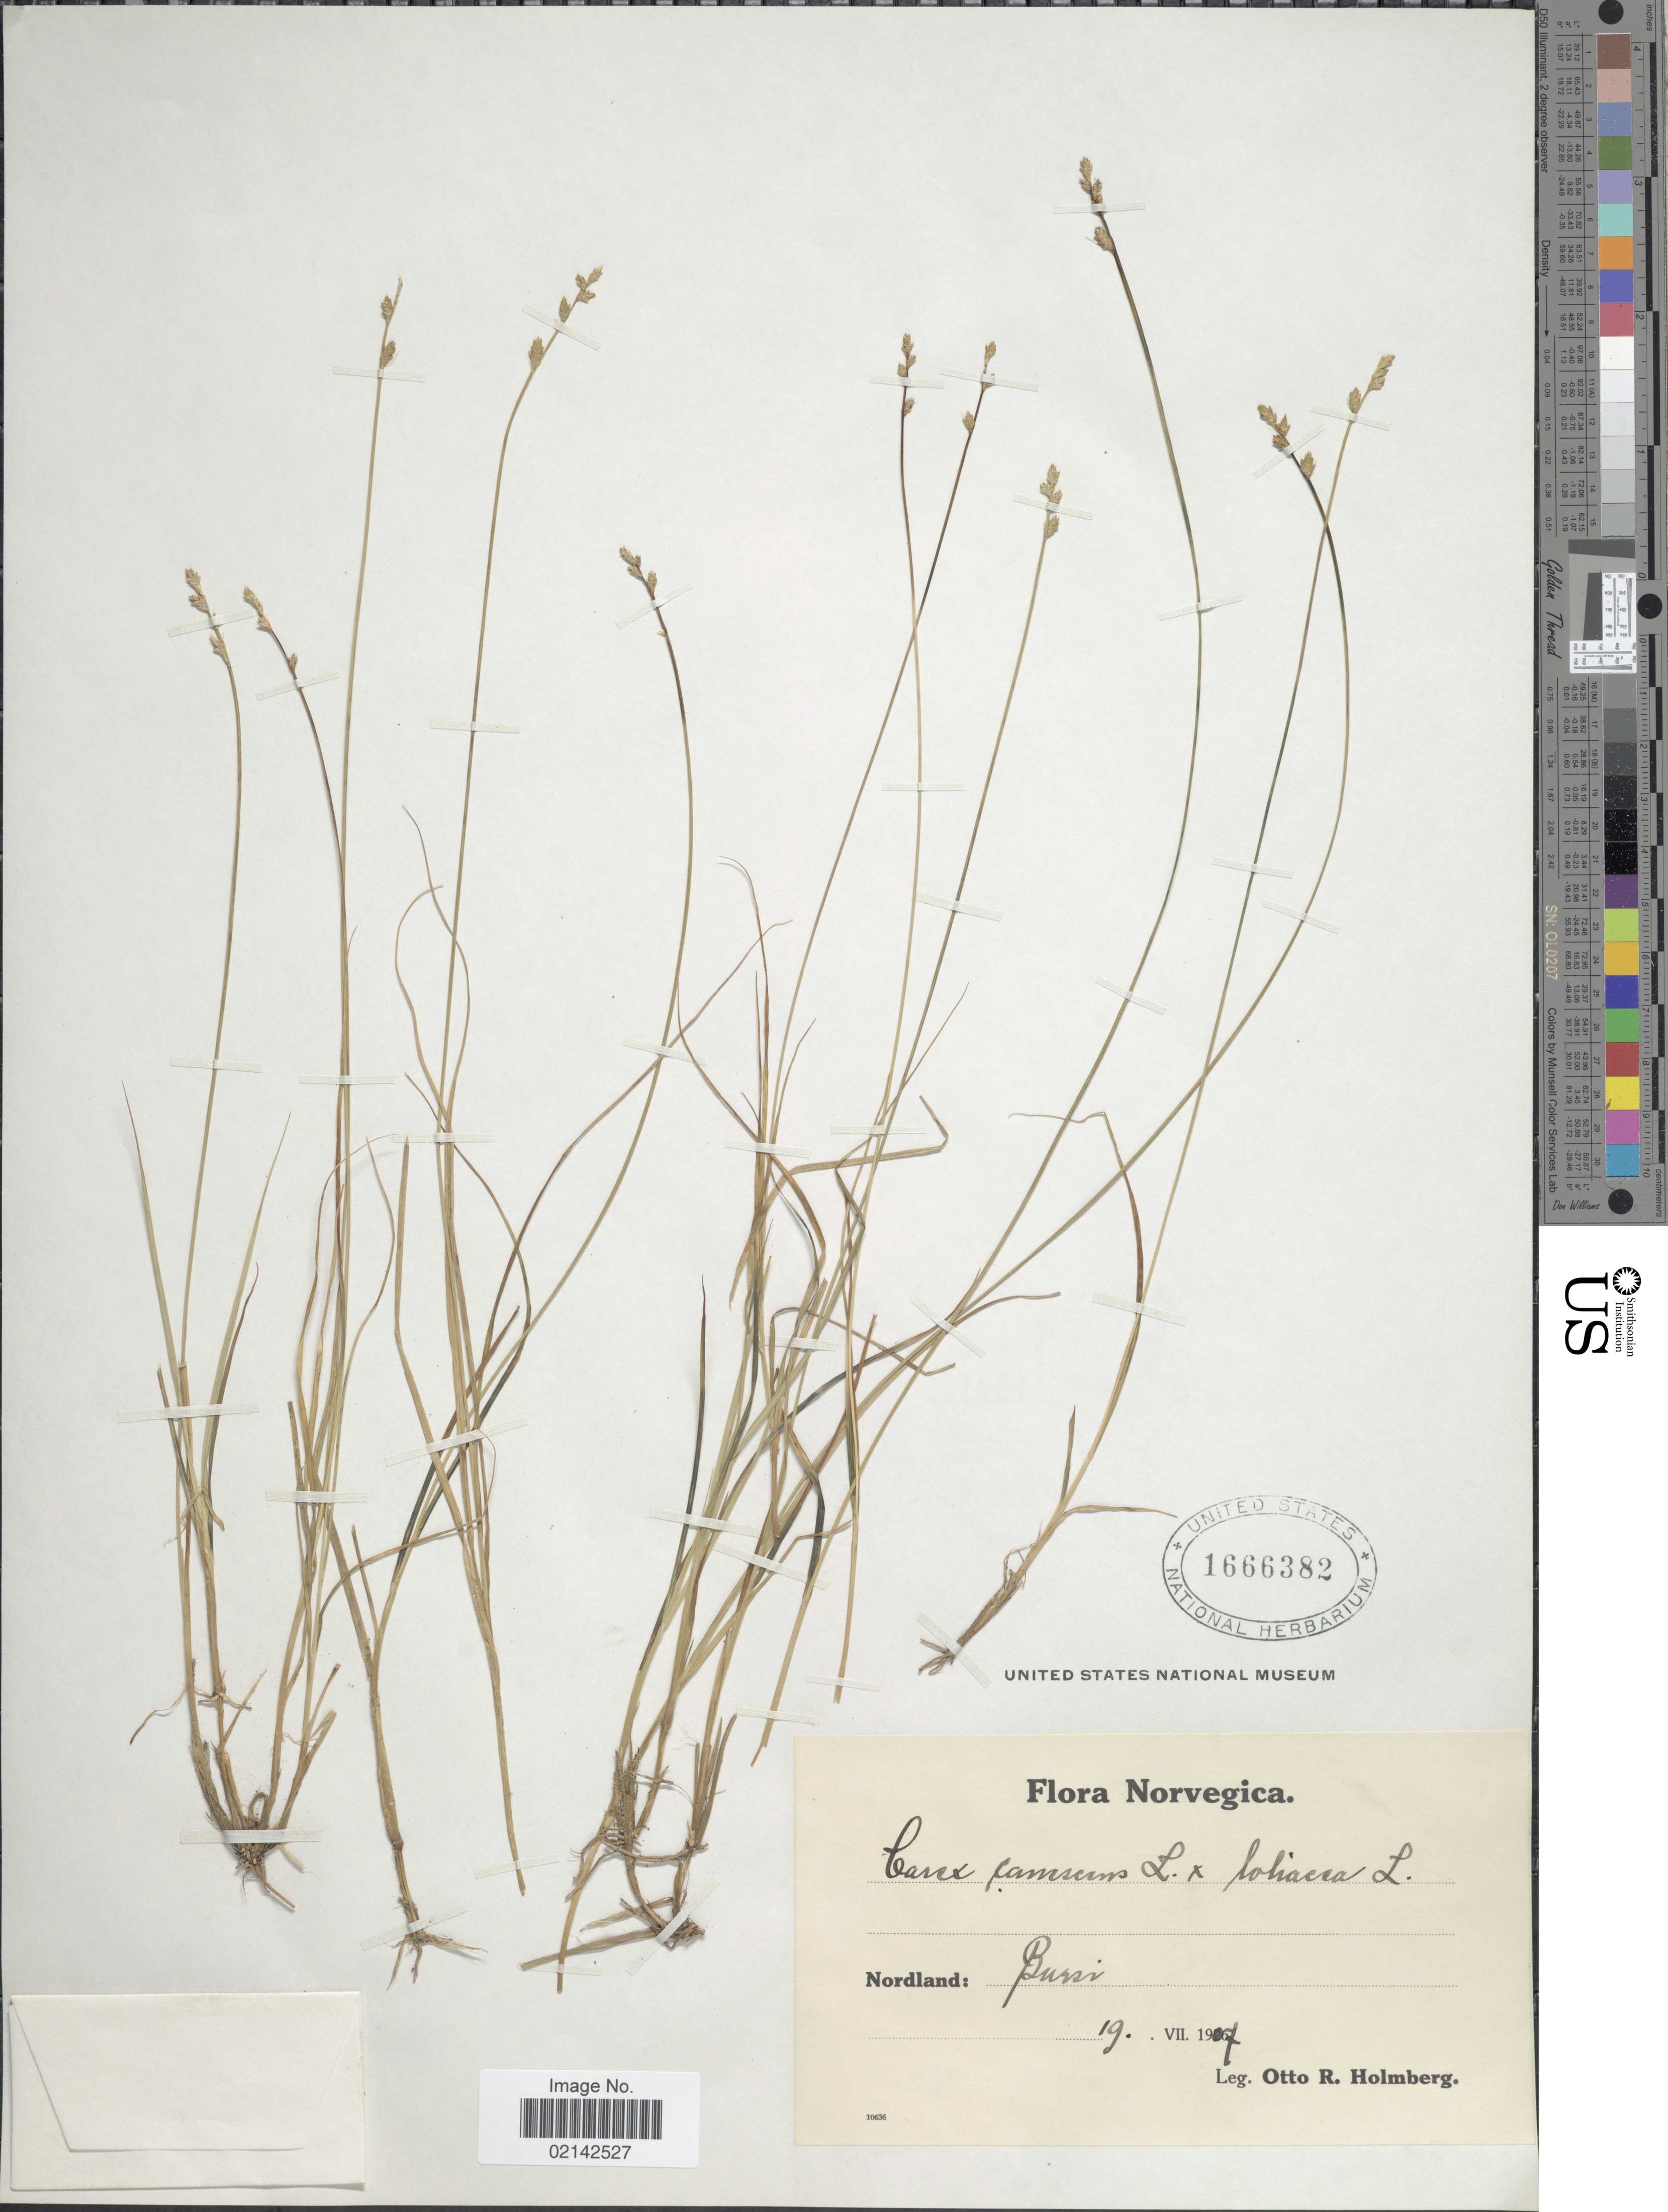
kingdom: Plantae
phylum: Tracheophyta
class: Liliopsida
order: Poales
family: Cyperaceae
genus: Carex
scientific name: Carex canescens L. x C. loliacea L.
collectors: O. Holmberg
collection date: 1907-07-19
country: Norway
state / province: Nordland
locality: Norvegica, Nordland: Bursi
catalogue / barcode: US 1666382